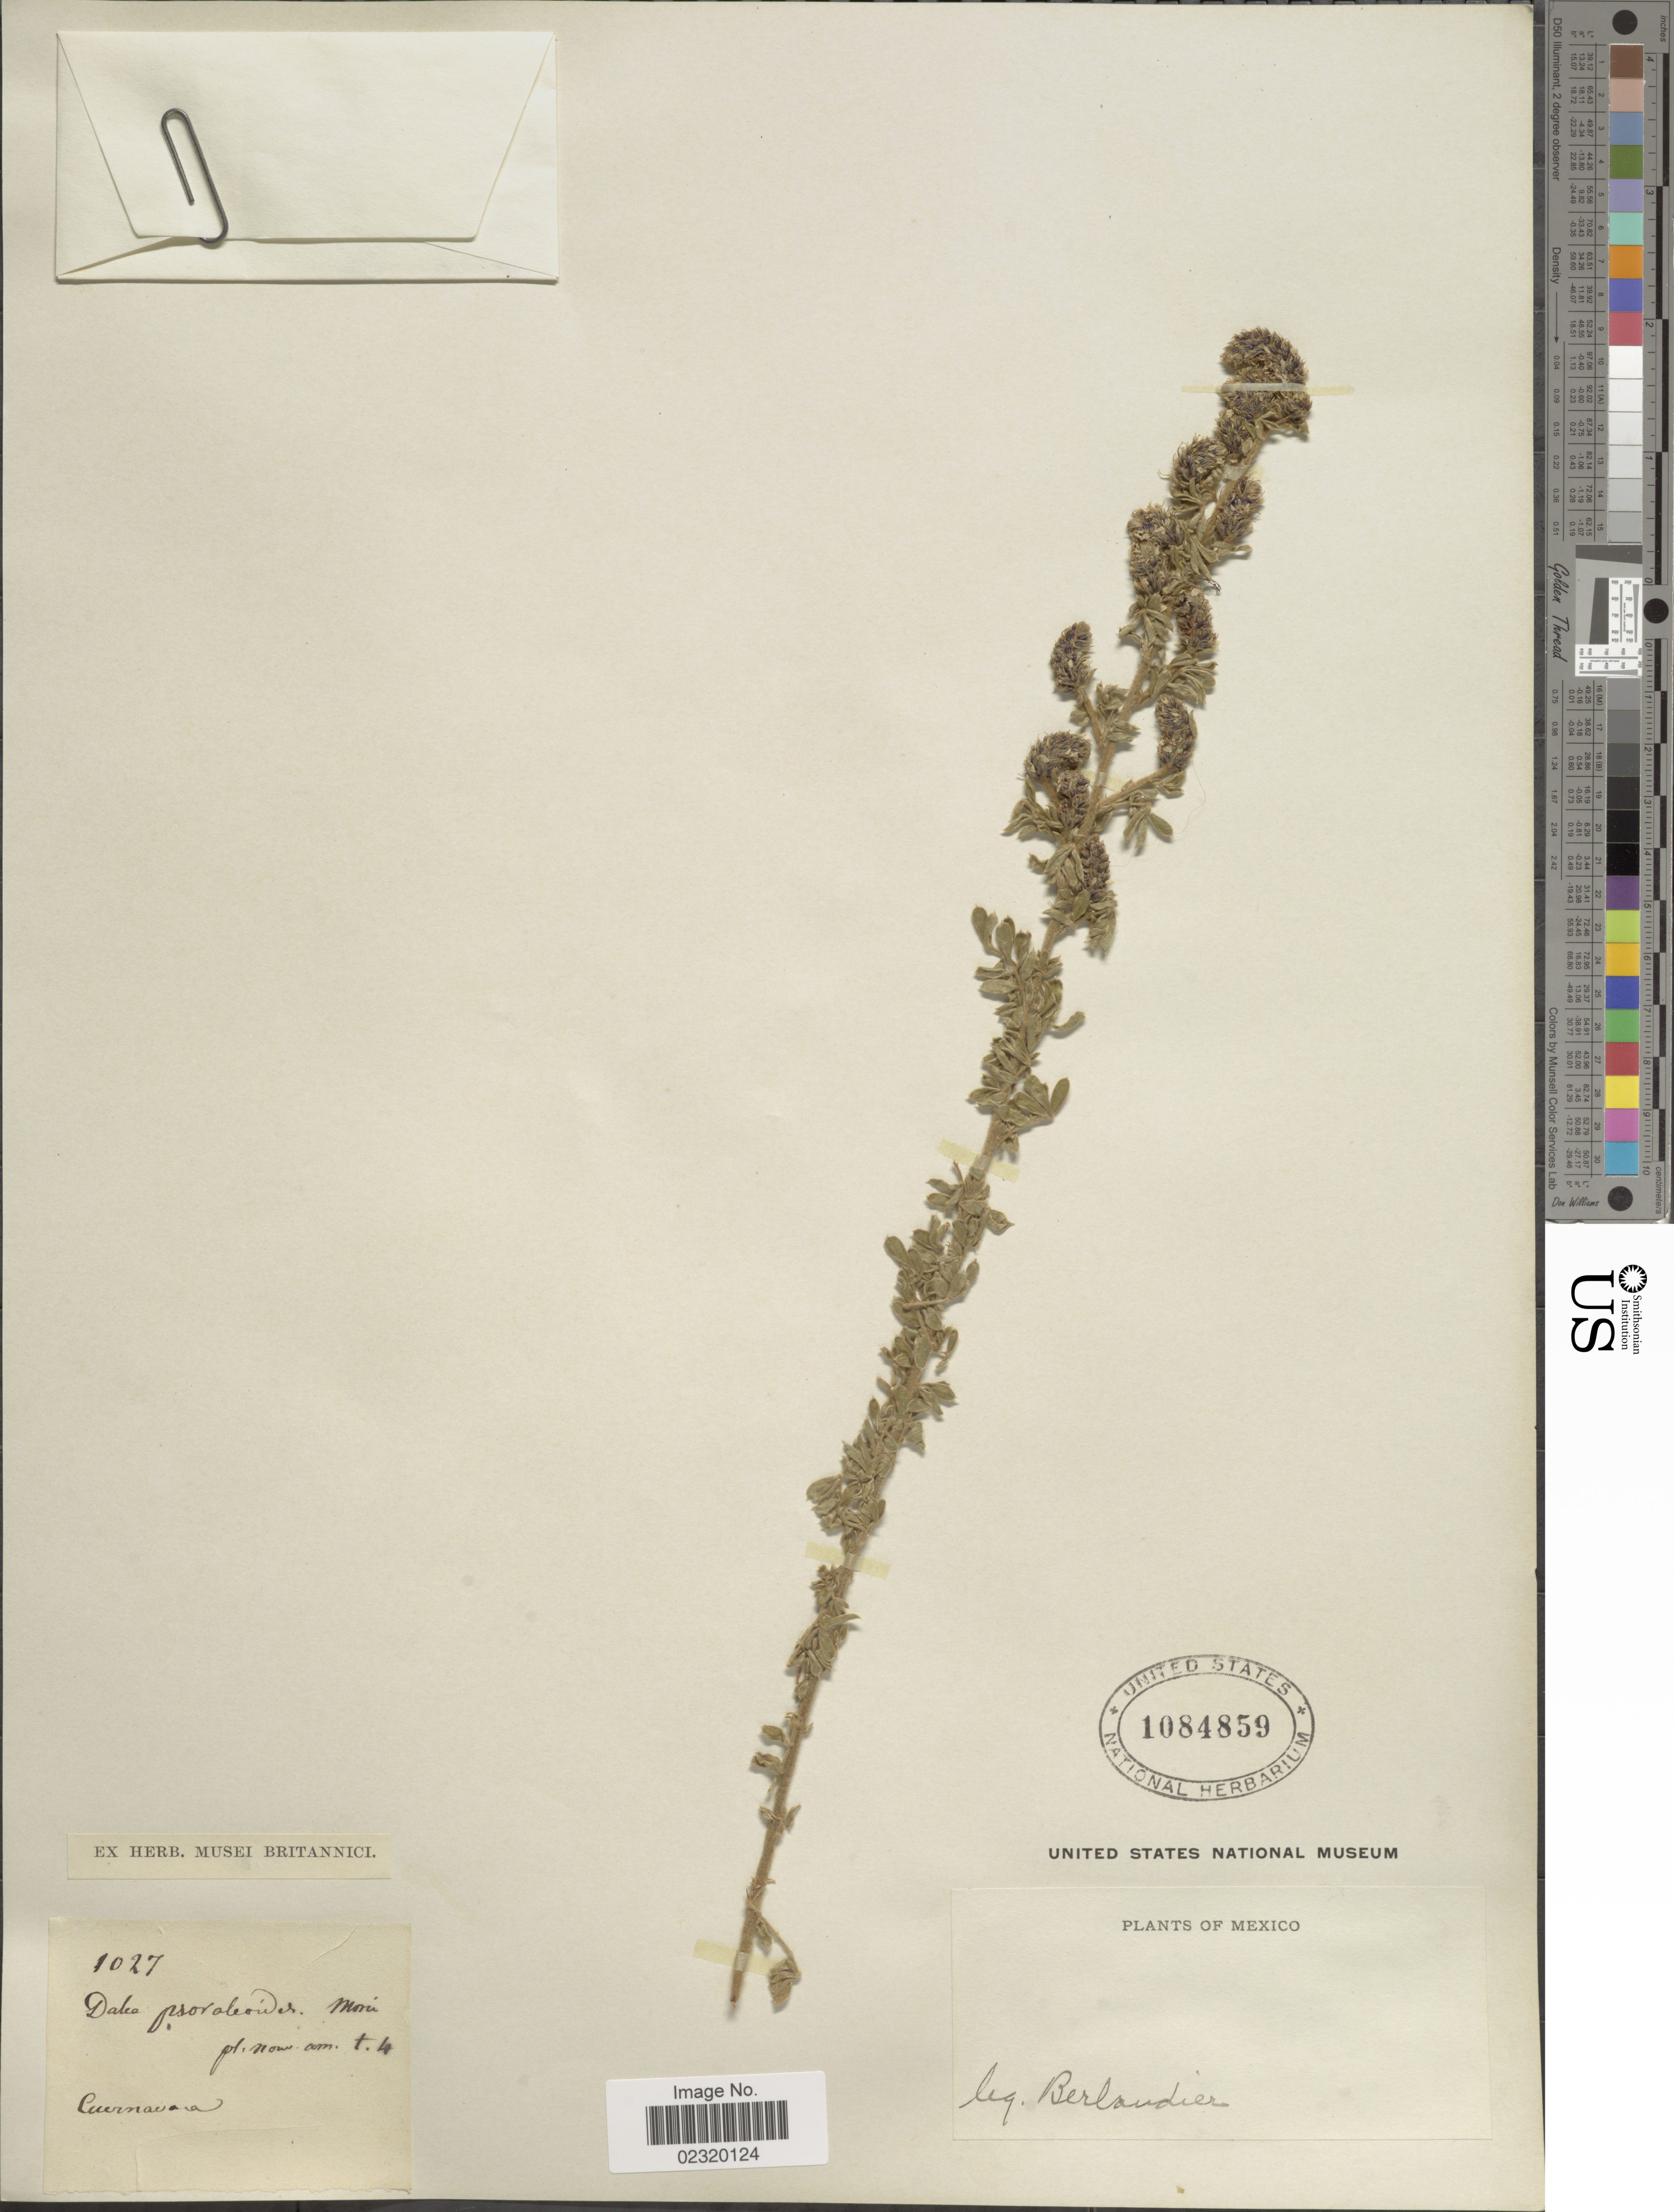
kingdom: Plantae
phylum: Tracheophyta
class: Magnoliopsida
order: Fabales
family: Fabaceae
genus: Dalea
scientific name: Dalea tomentosa var. psoraleoides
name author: (Moric.) Barneby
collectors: J. L. Berlandier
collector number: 1027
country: Mexico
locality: Cuernavaca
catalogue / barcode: US 1084859